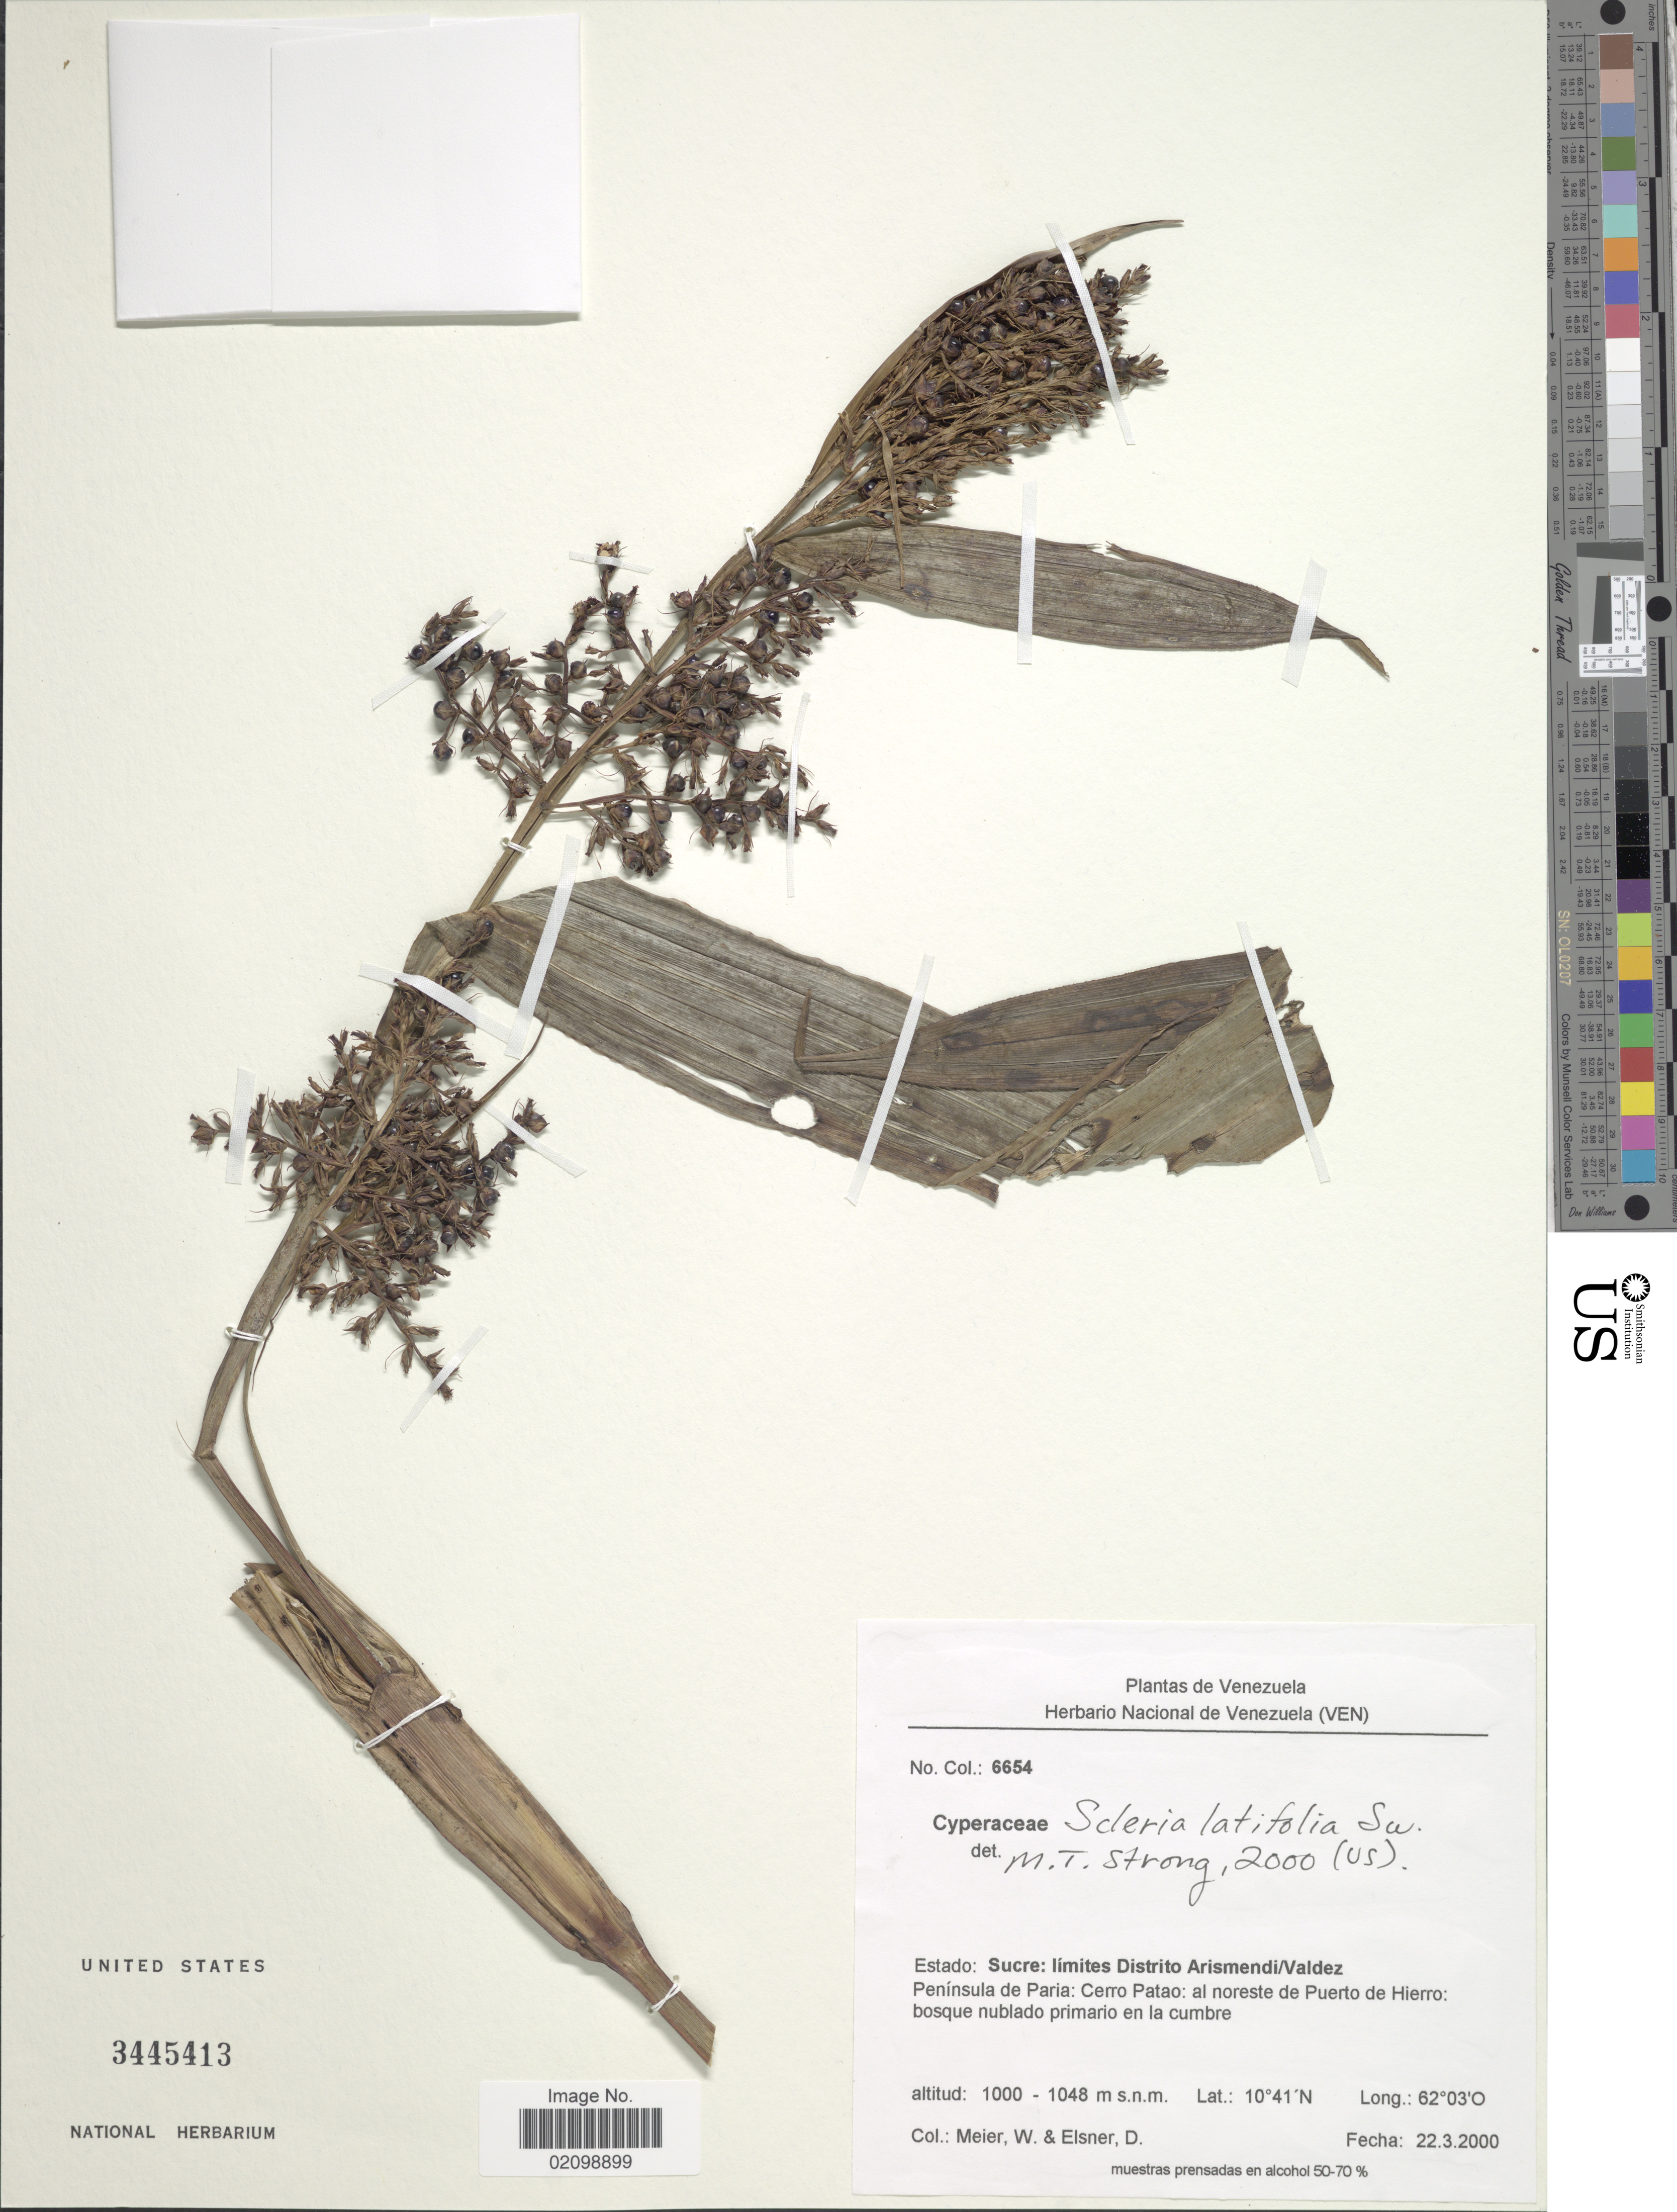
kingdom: Plantae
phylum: Tracheophyta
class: Liliopsida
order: Poales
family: Cyperaceae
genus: Scleria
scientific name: Scleria latifolia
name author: Sw.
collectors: W. Meier & D. Elsner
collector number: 6654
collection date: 2000-03-22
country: Venezuela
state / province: Sucre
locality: Estado: Sucre: limites Distrito Arismendi/Valdez, Peninsula de Paria: Cerro Patao; al noreste de Puerto de Hierro.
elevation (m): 1000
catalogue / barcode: US 3445413